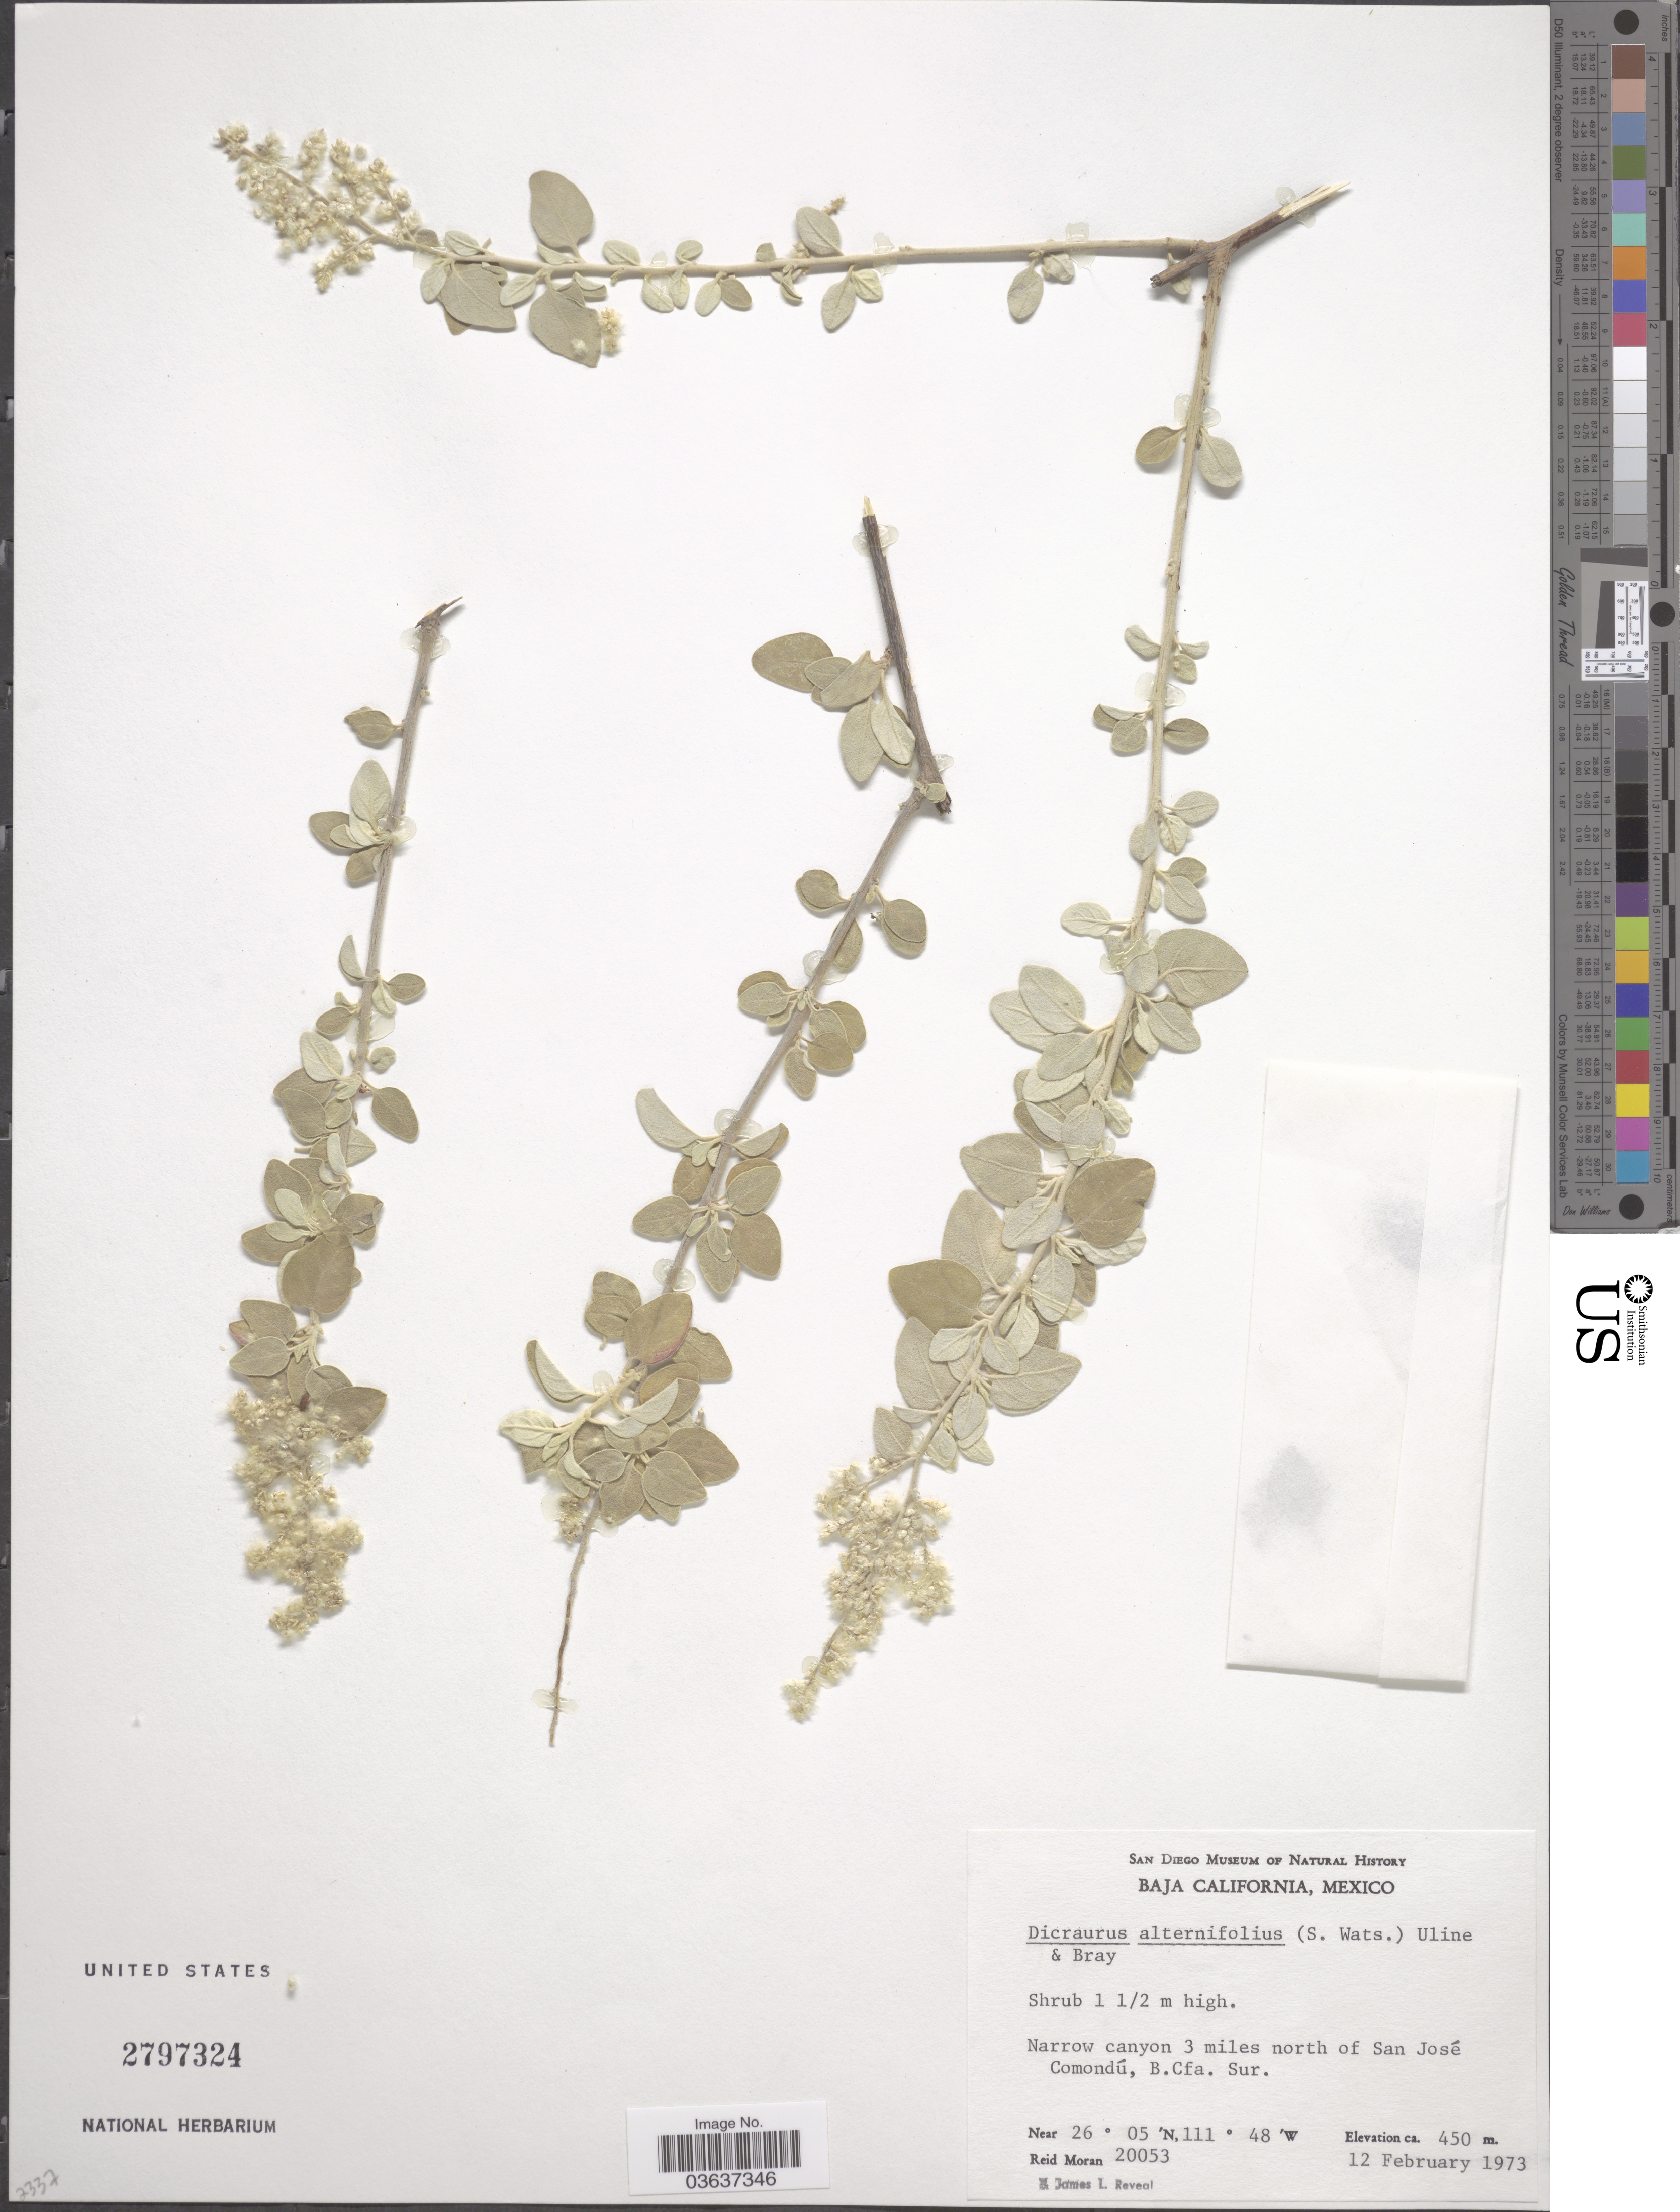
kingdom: Plantae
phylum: Tracheophyta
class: Magnoliopsida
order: Caryophyllales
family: Amaranthaceae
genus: Iresine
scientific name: Iresine alternifolia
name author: S. Watson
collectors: R. Moran & J. L. Reveal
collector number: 20053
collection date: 1973-02-12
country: Mexico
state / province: Baja California Sur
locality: Narrow canyon 3 miles north of San José Comondú, B. Cfa. Sur.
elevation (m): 450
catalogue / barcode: US 2797324